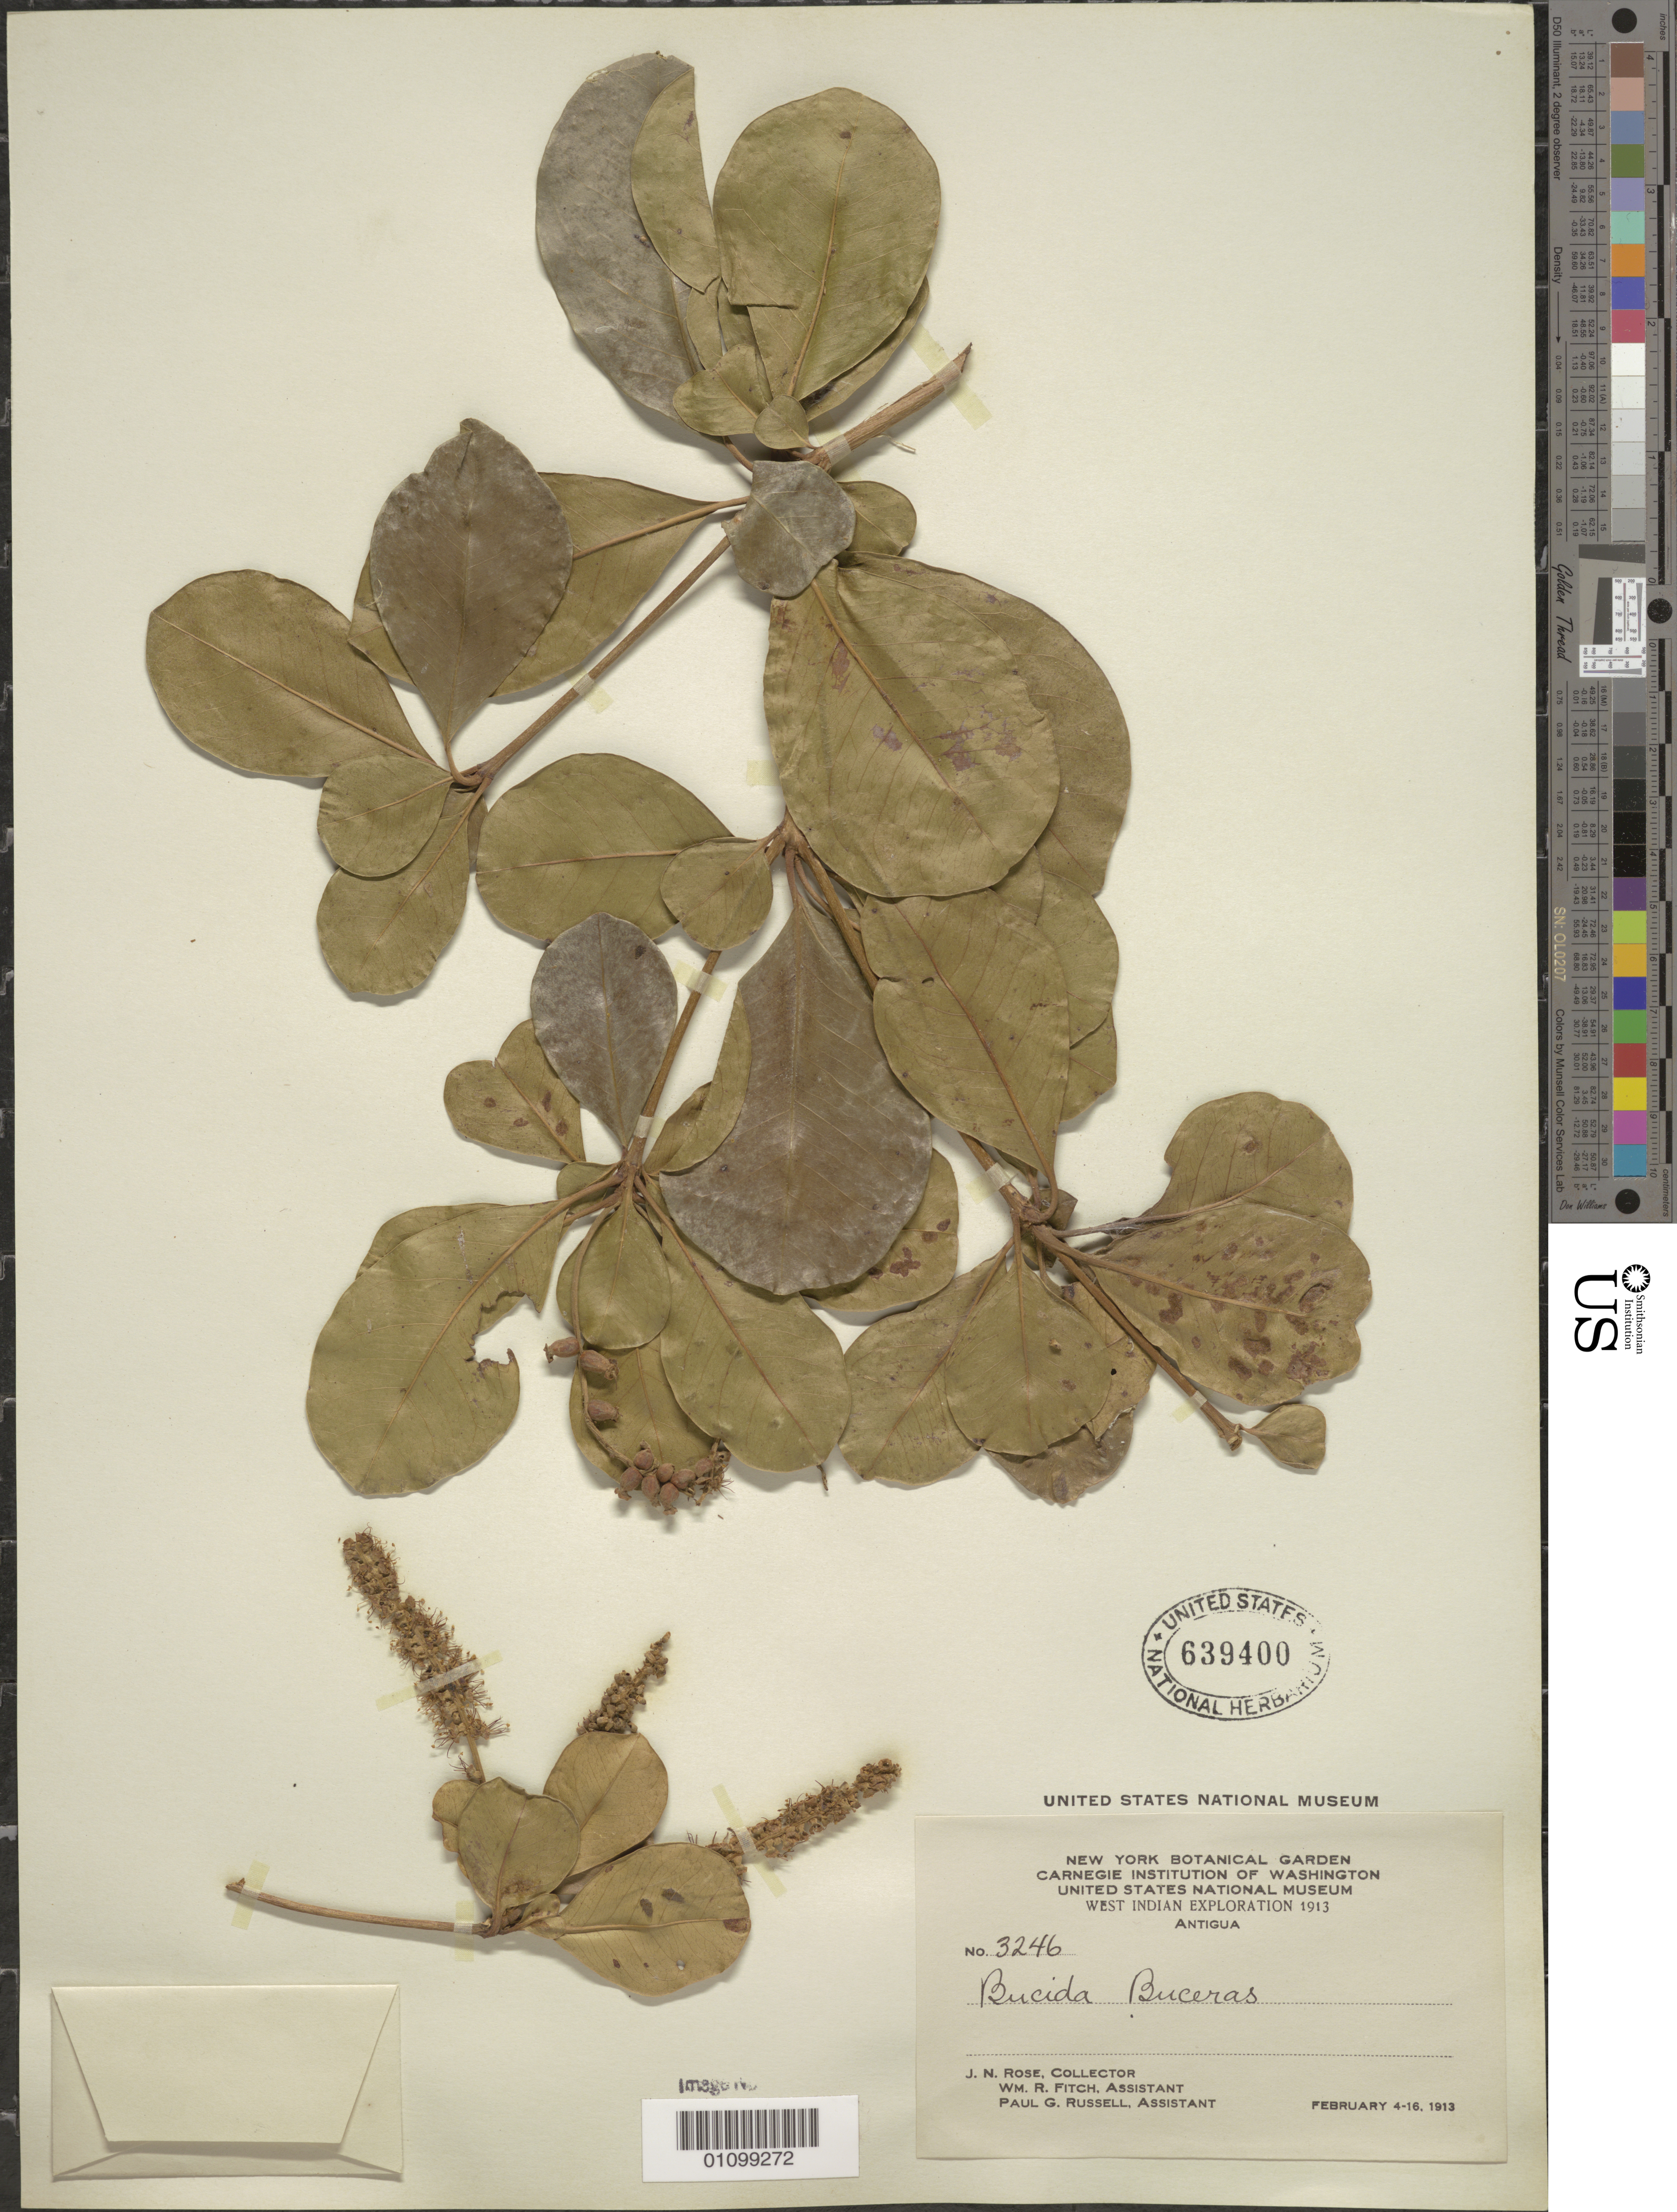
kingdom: Plantae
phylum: Tracheophyta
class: Magnoliopsida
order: Myrtales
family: Combretaceae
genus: Terminalia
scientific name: Terminalia buceras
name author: (L.) C. Wright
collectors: J. N. Rose, W. R. Fitch & P. G. Russell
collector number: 3246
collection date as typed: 04 Feb 1913 to 16 Feb 1913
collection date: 1913-02-04/1913-02-16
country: Antigua and Barbuda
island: Antigua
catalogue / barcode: US 639400